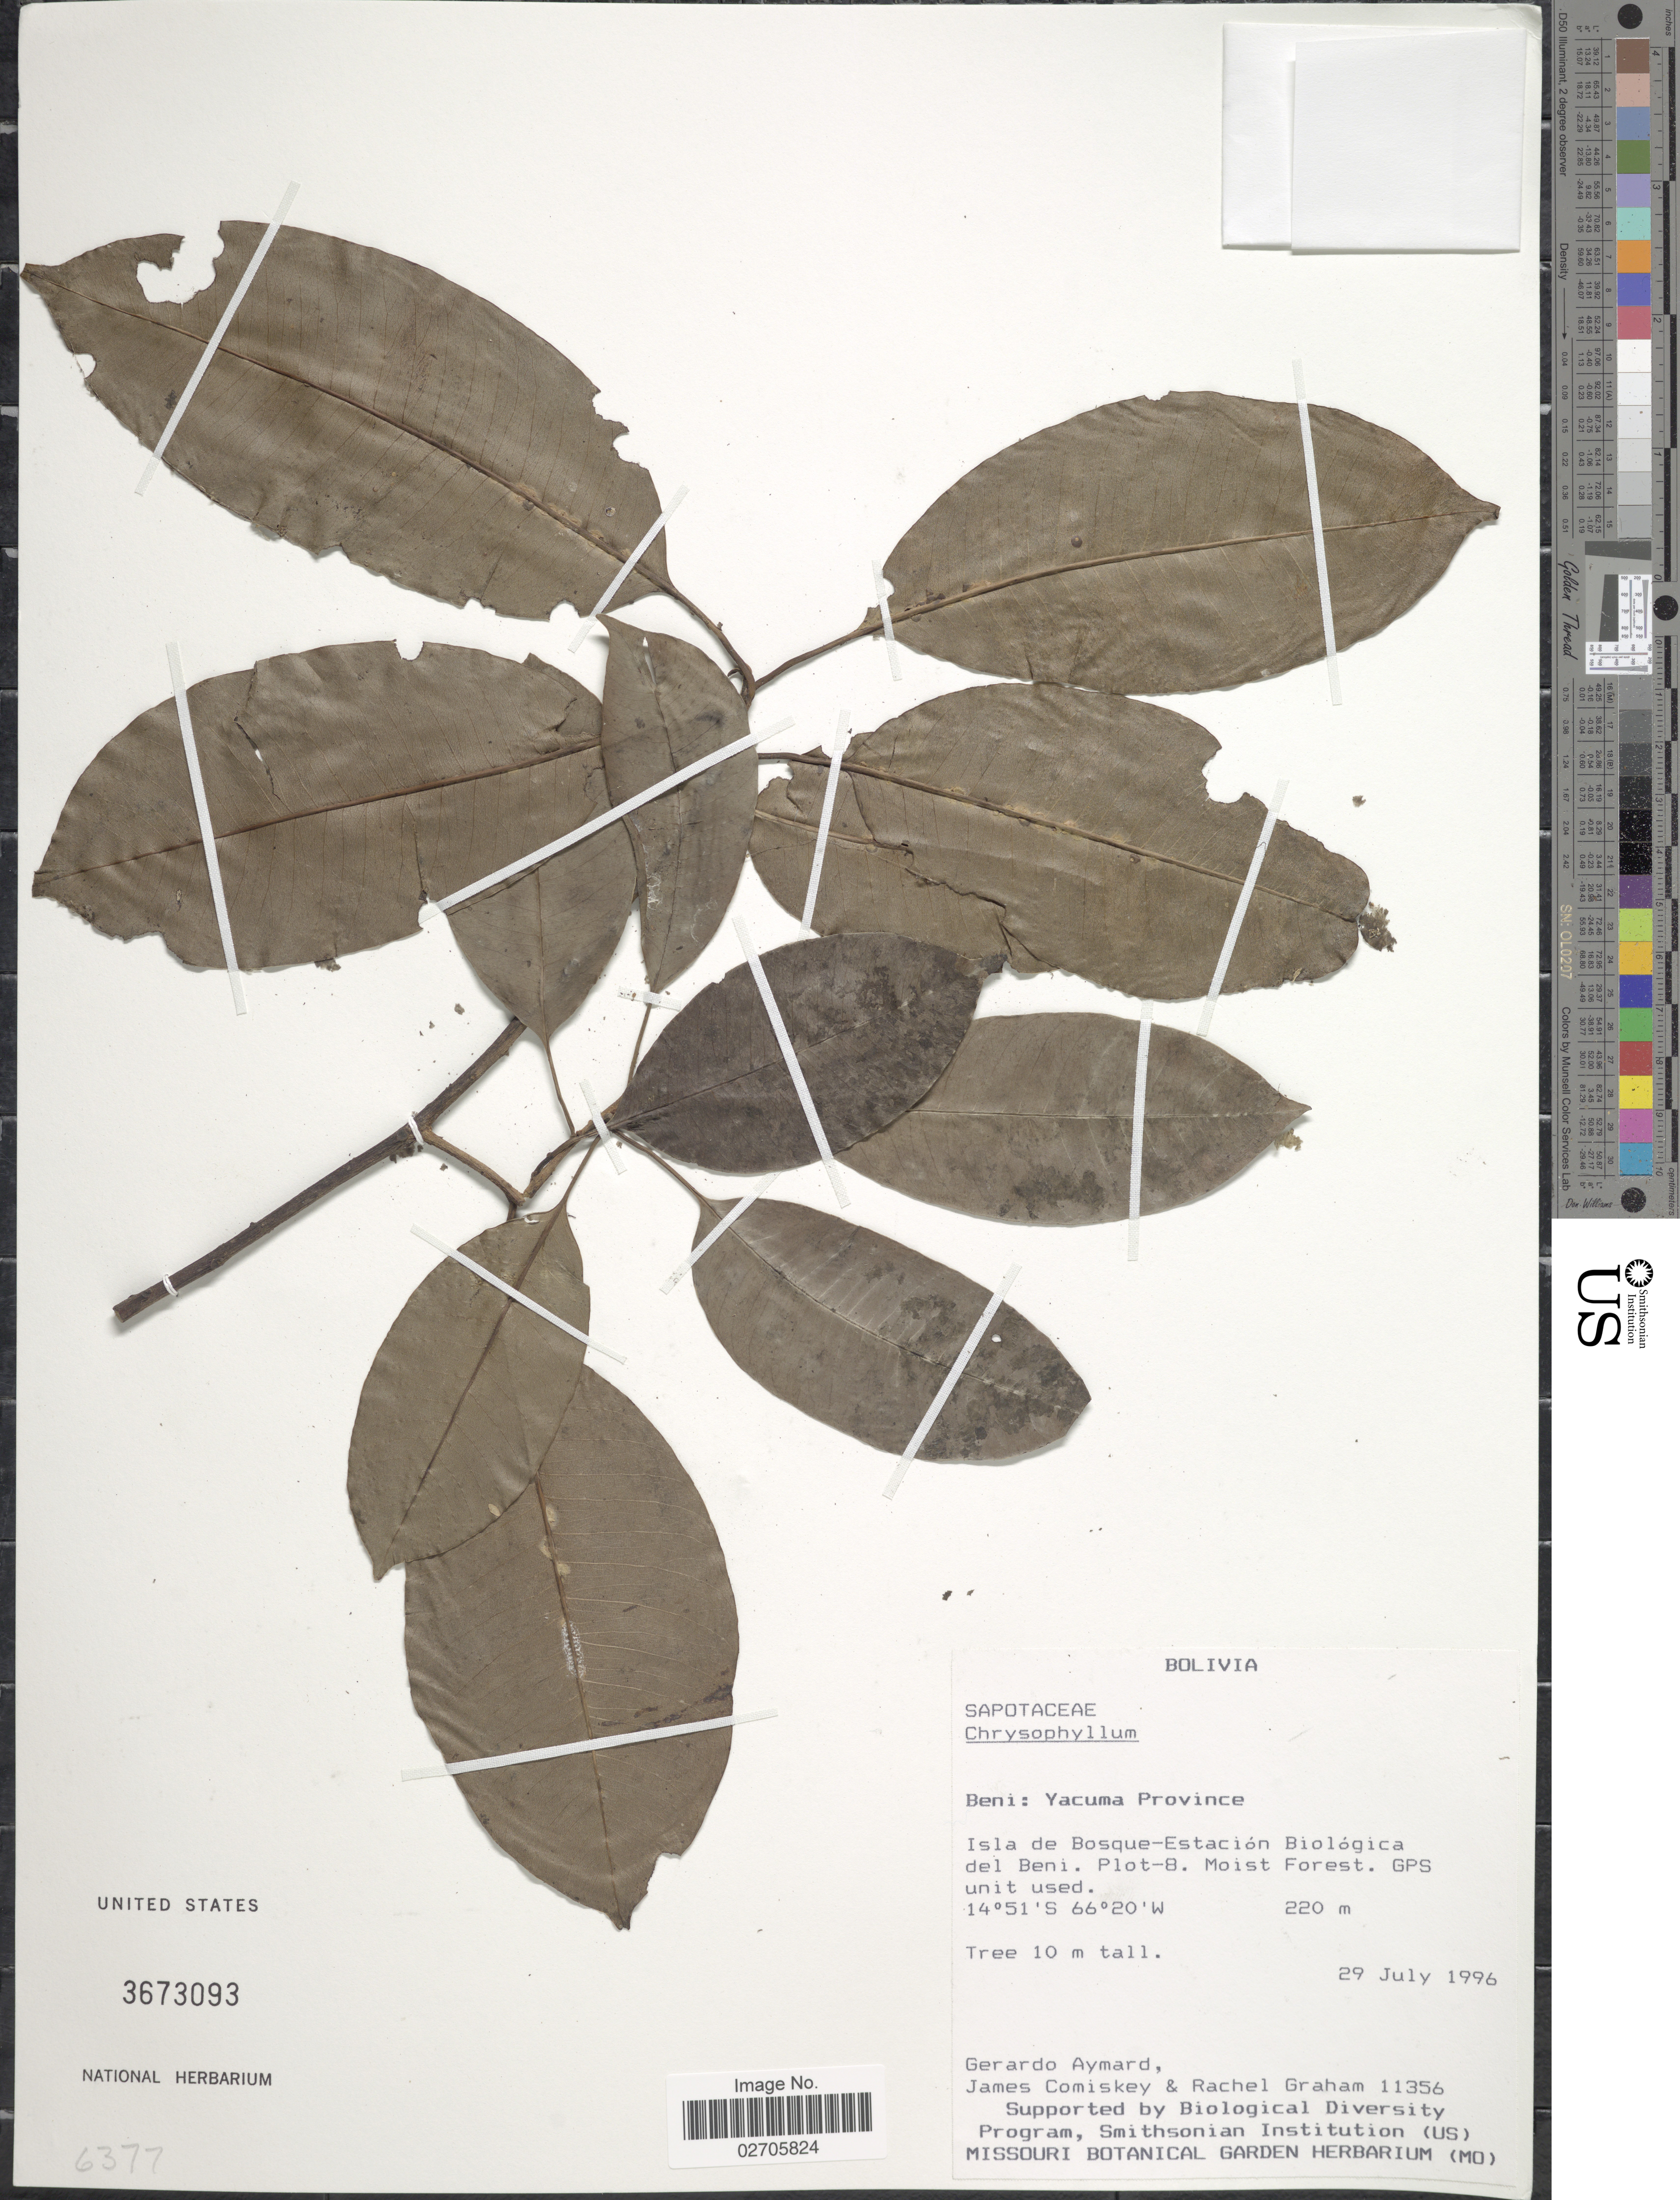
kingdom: Plantae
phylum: Tracheophyta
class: Magnoliopsida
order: Ericales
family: Sapotaceae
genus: Chrysophyllum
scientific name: Chrysophyllum sp.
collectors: G. A. Aymard, J. A. Comiskey & R. Graham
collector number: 11356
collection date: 1996-07-29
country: Bolivia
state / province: Beni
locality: Yacuma Province, Isla de Bosque-Estación Biológica del Beni. Plot-8. Moist Forest. GPS unit used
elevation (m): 220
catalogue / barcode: US 3673093